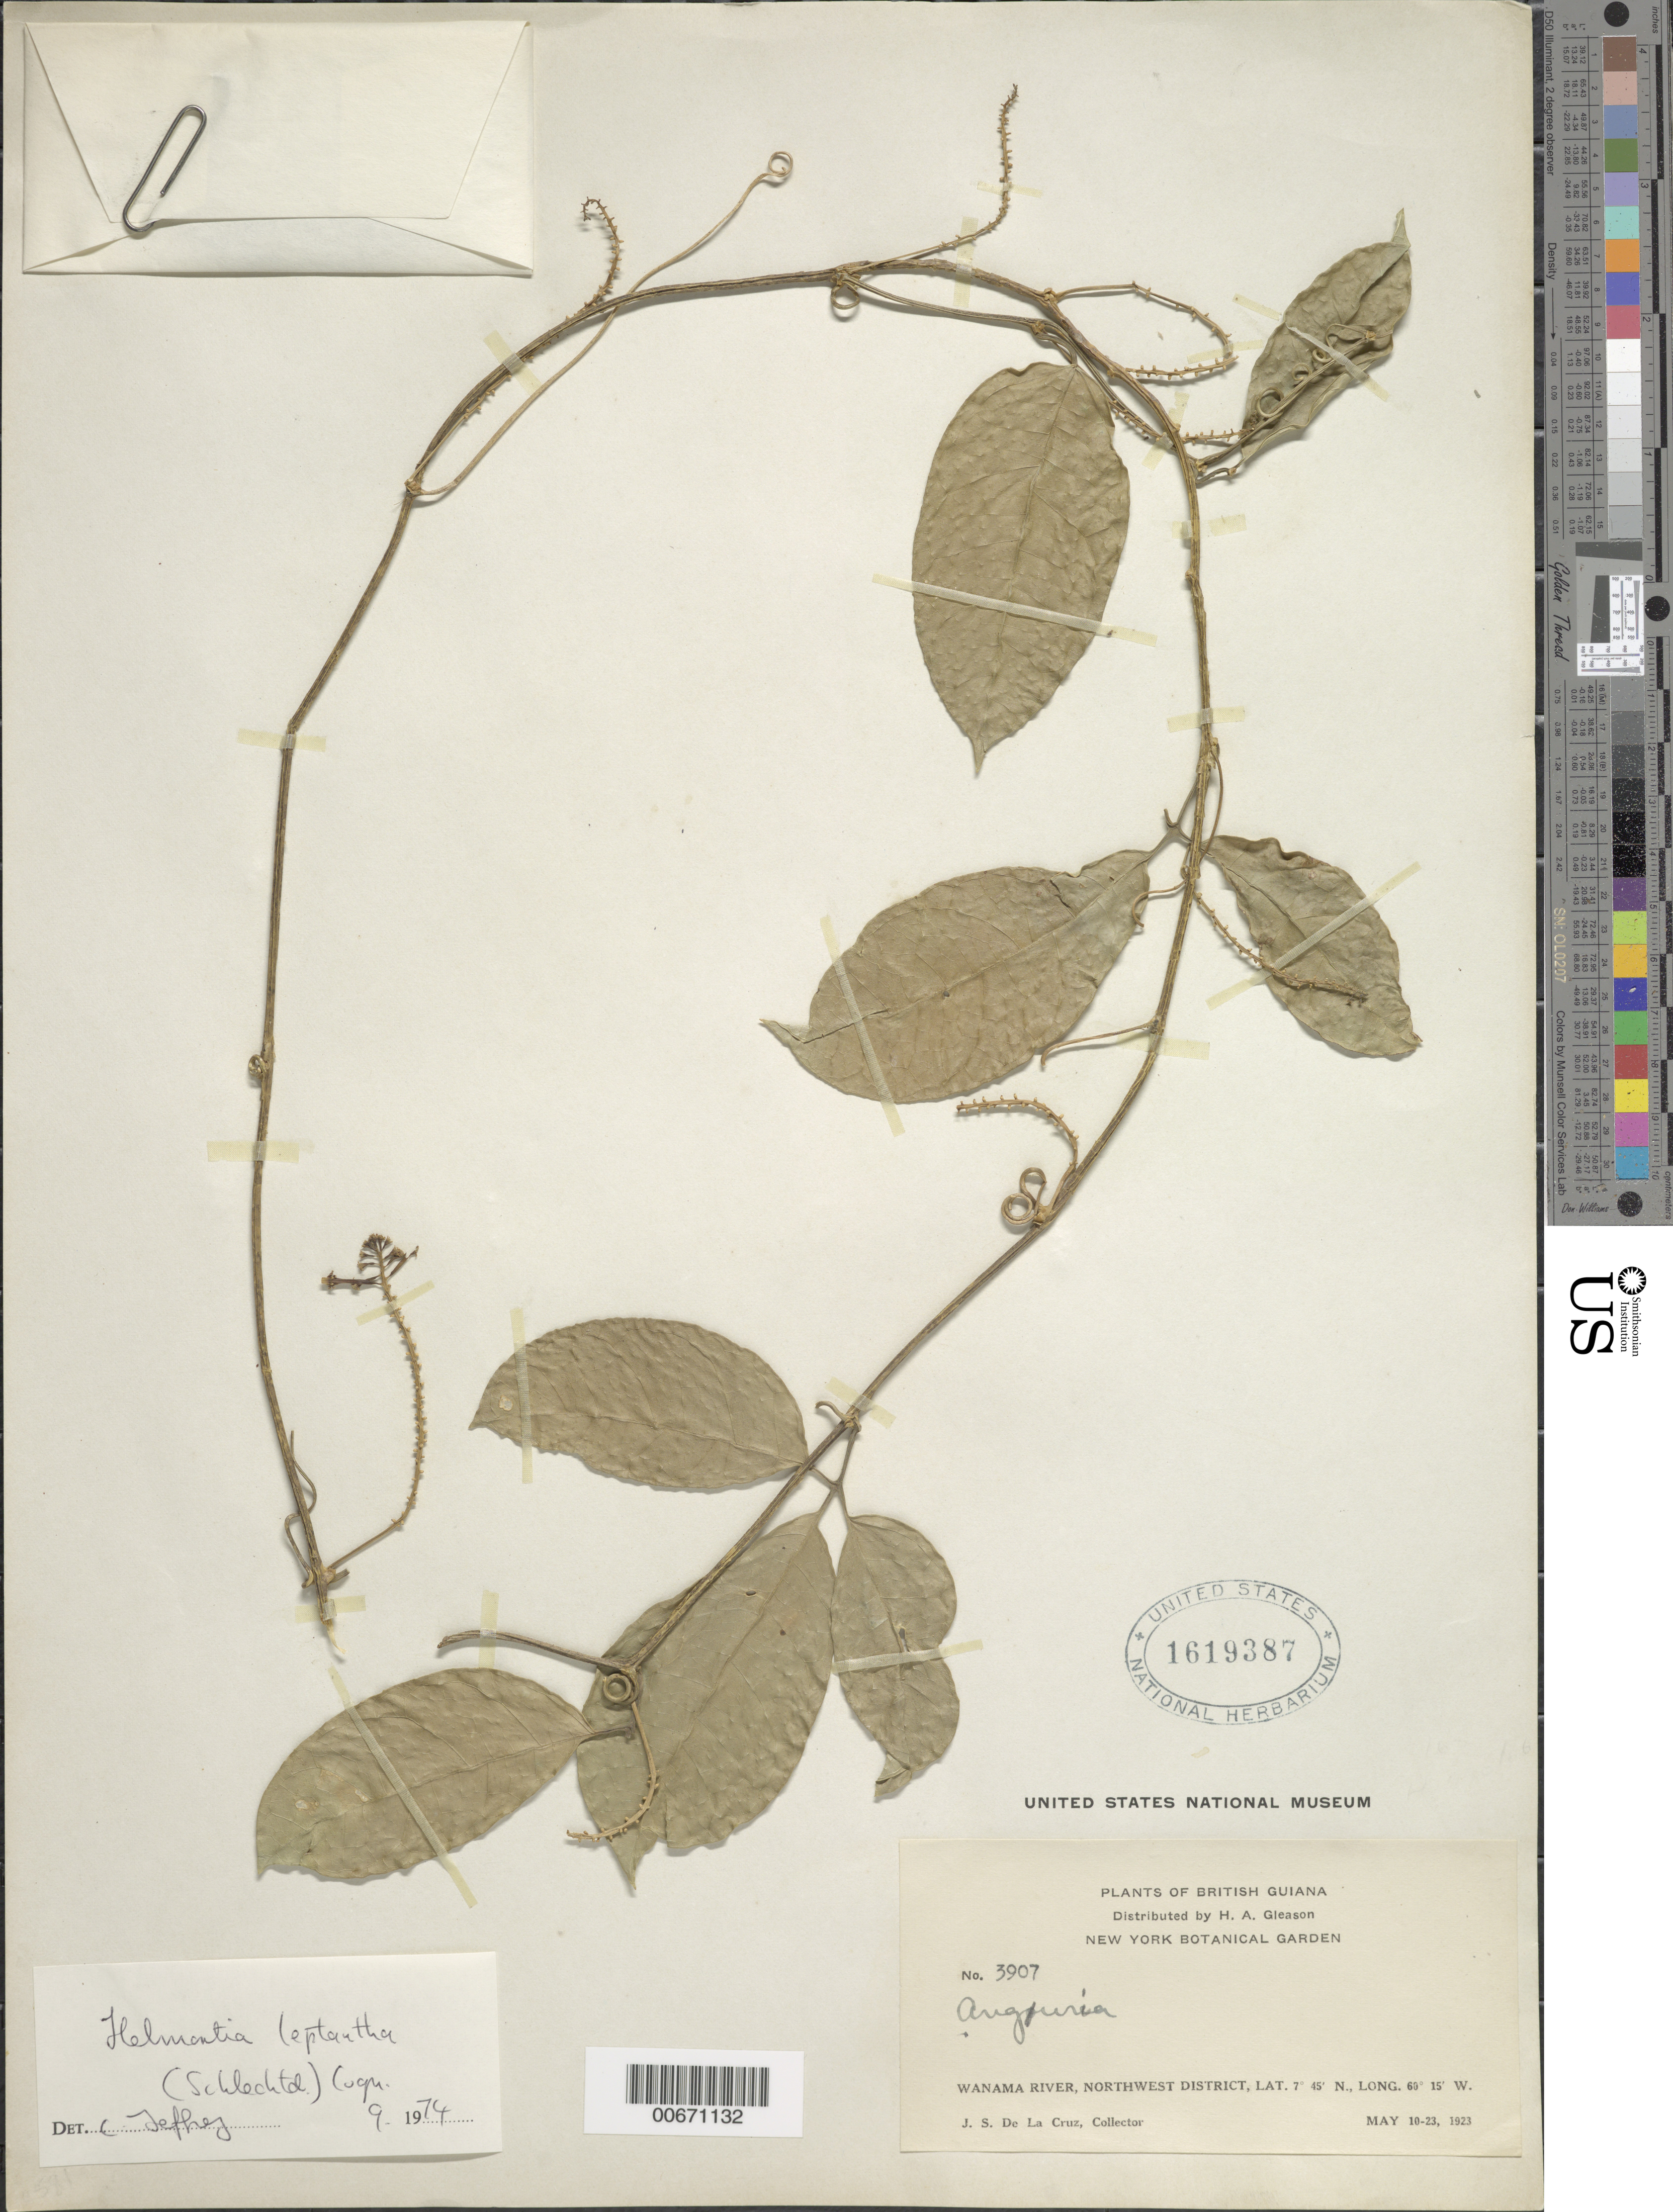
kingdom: Plantae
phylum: Tracheophyta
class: Magnoliopsida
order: Cucurbitales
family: Cucurbitaceae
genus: Helmontia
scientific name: Helmontia leptantha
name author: (Schltdl.) Cogn.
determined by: Jeffrey, C.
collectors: J. S. de la Cruz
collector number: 3907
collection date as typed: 10-May-23 to 23-May-23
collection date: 1923-05-10/1923-05-23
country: Guyana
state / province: Barima-Waini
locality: Wanama R., NW District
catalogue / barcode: US 1619387